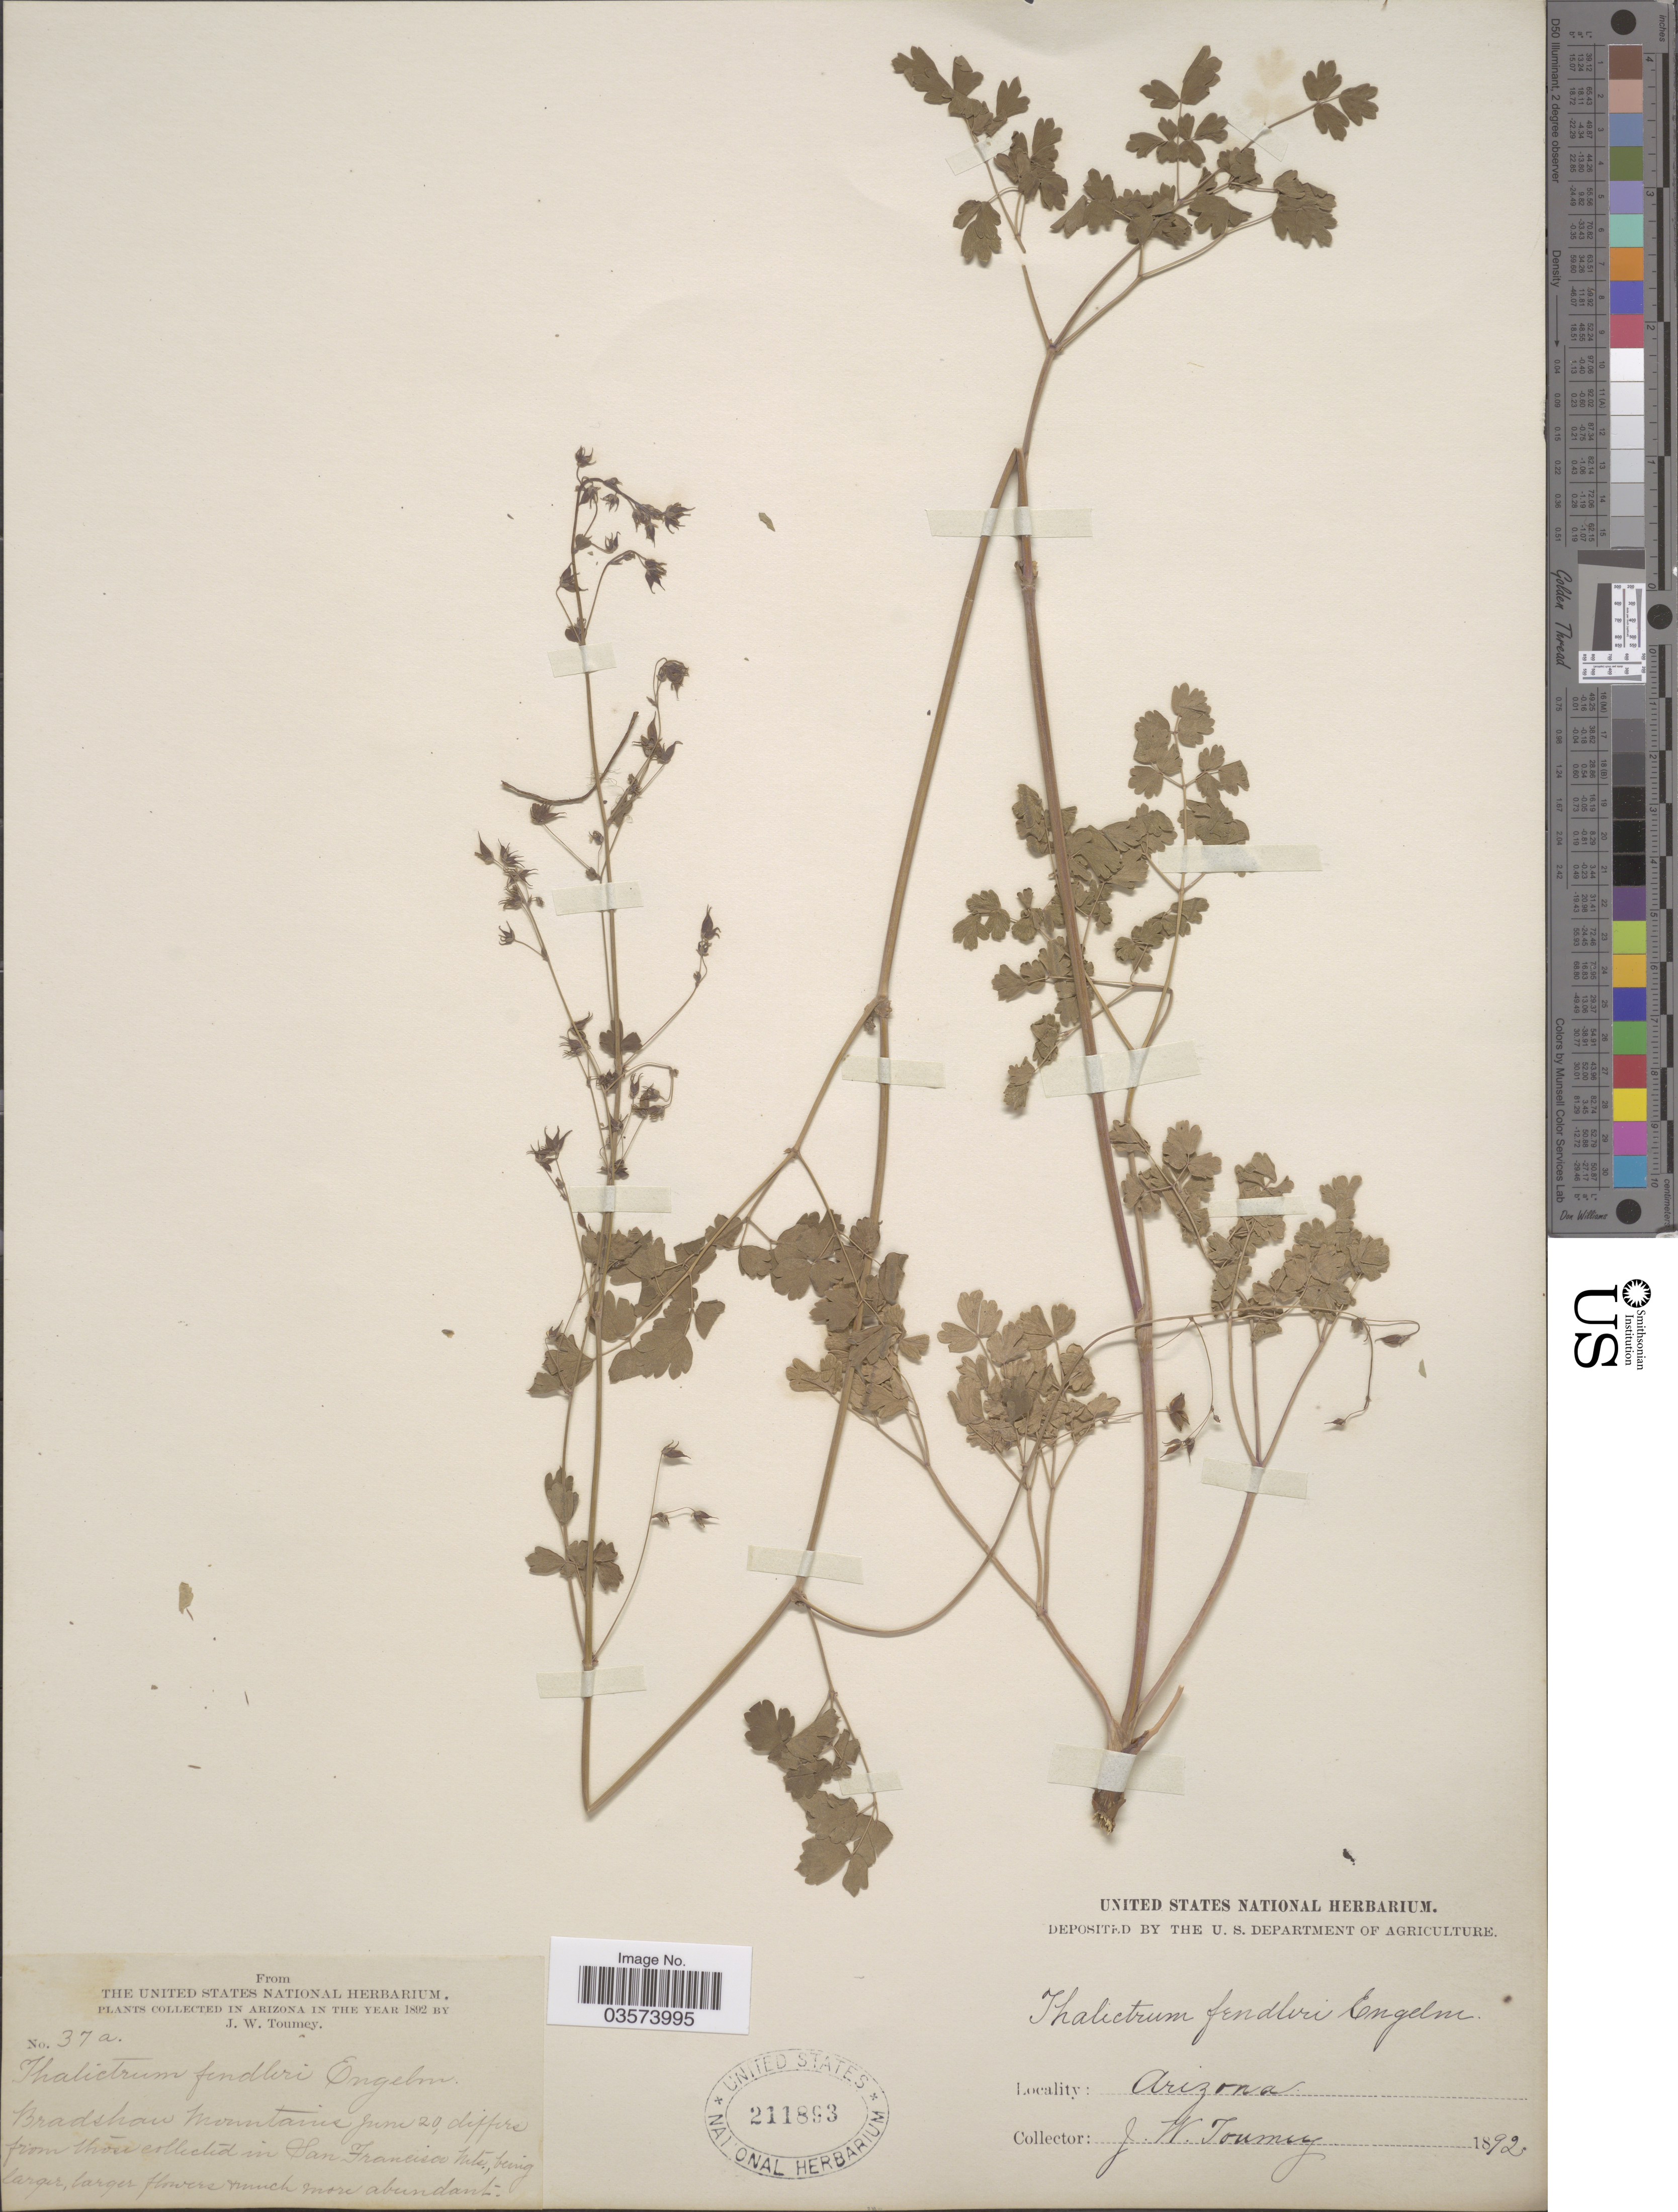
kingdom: Plantae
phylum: Tracheophyta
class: Magnoliopsida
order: Ranunculales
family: Ranunculaceae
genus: Thalictrum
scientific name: Thalictrum fendleri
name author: Engelm. ex A. Gray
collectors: J. W. Toumey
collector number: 37a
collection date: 1892-06-20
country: United States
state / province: Arizona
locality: Bradshaw Mountains.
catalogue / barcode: US 211893